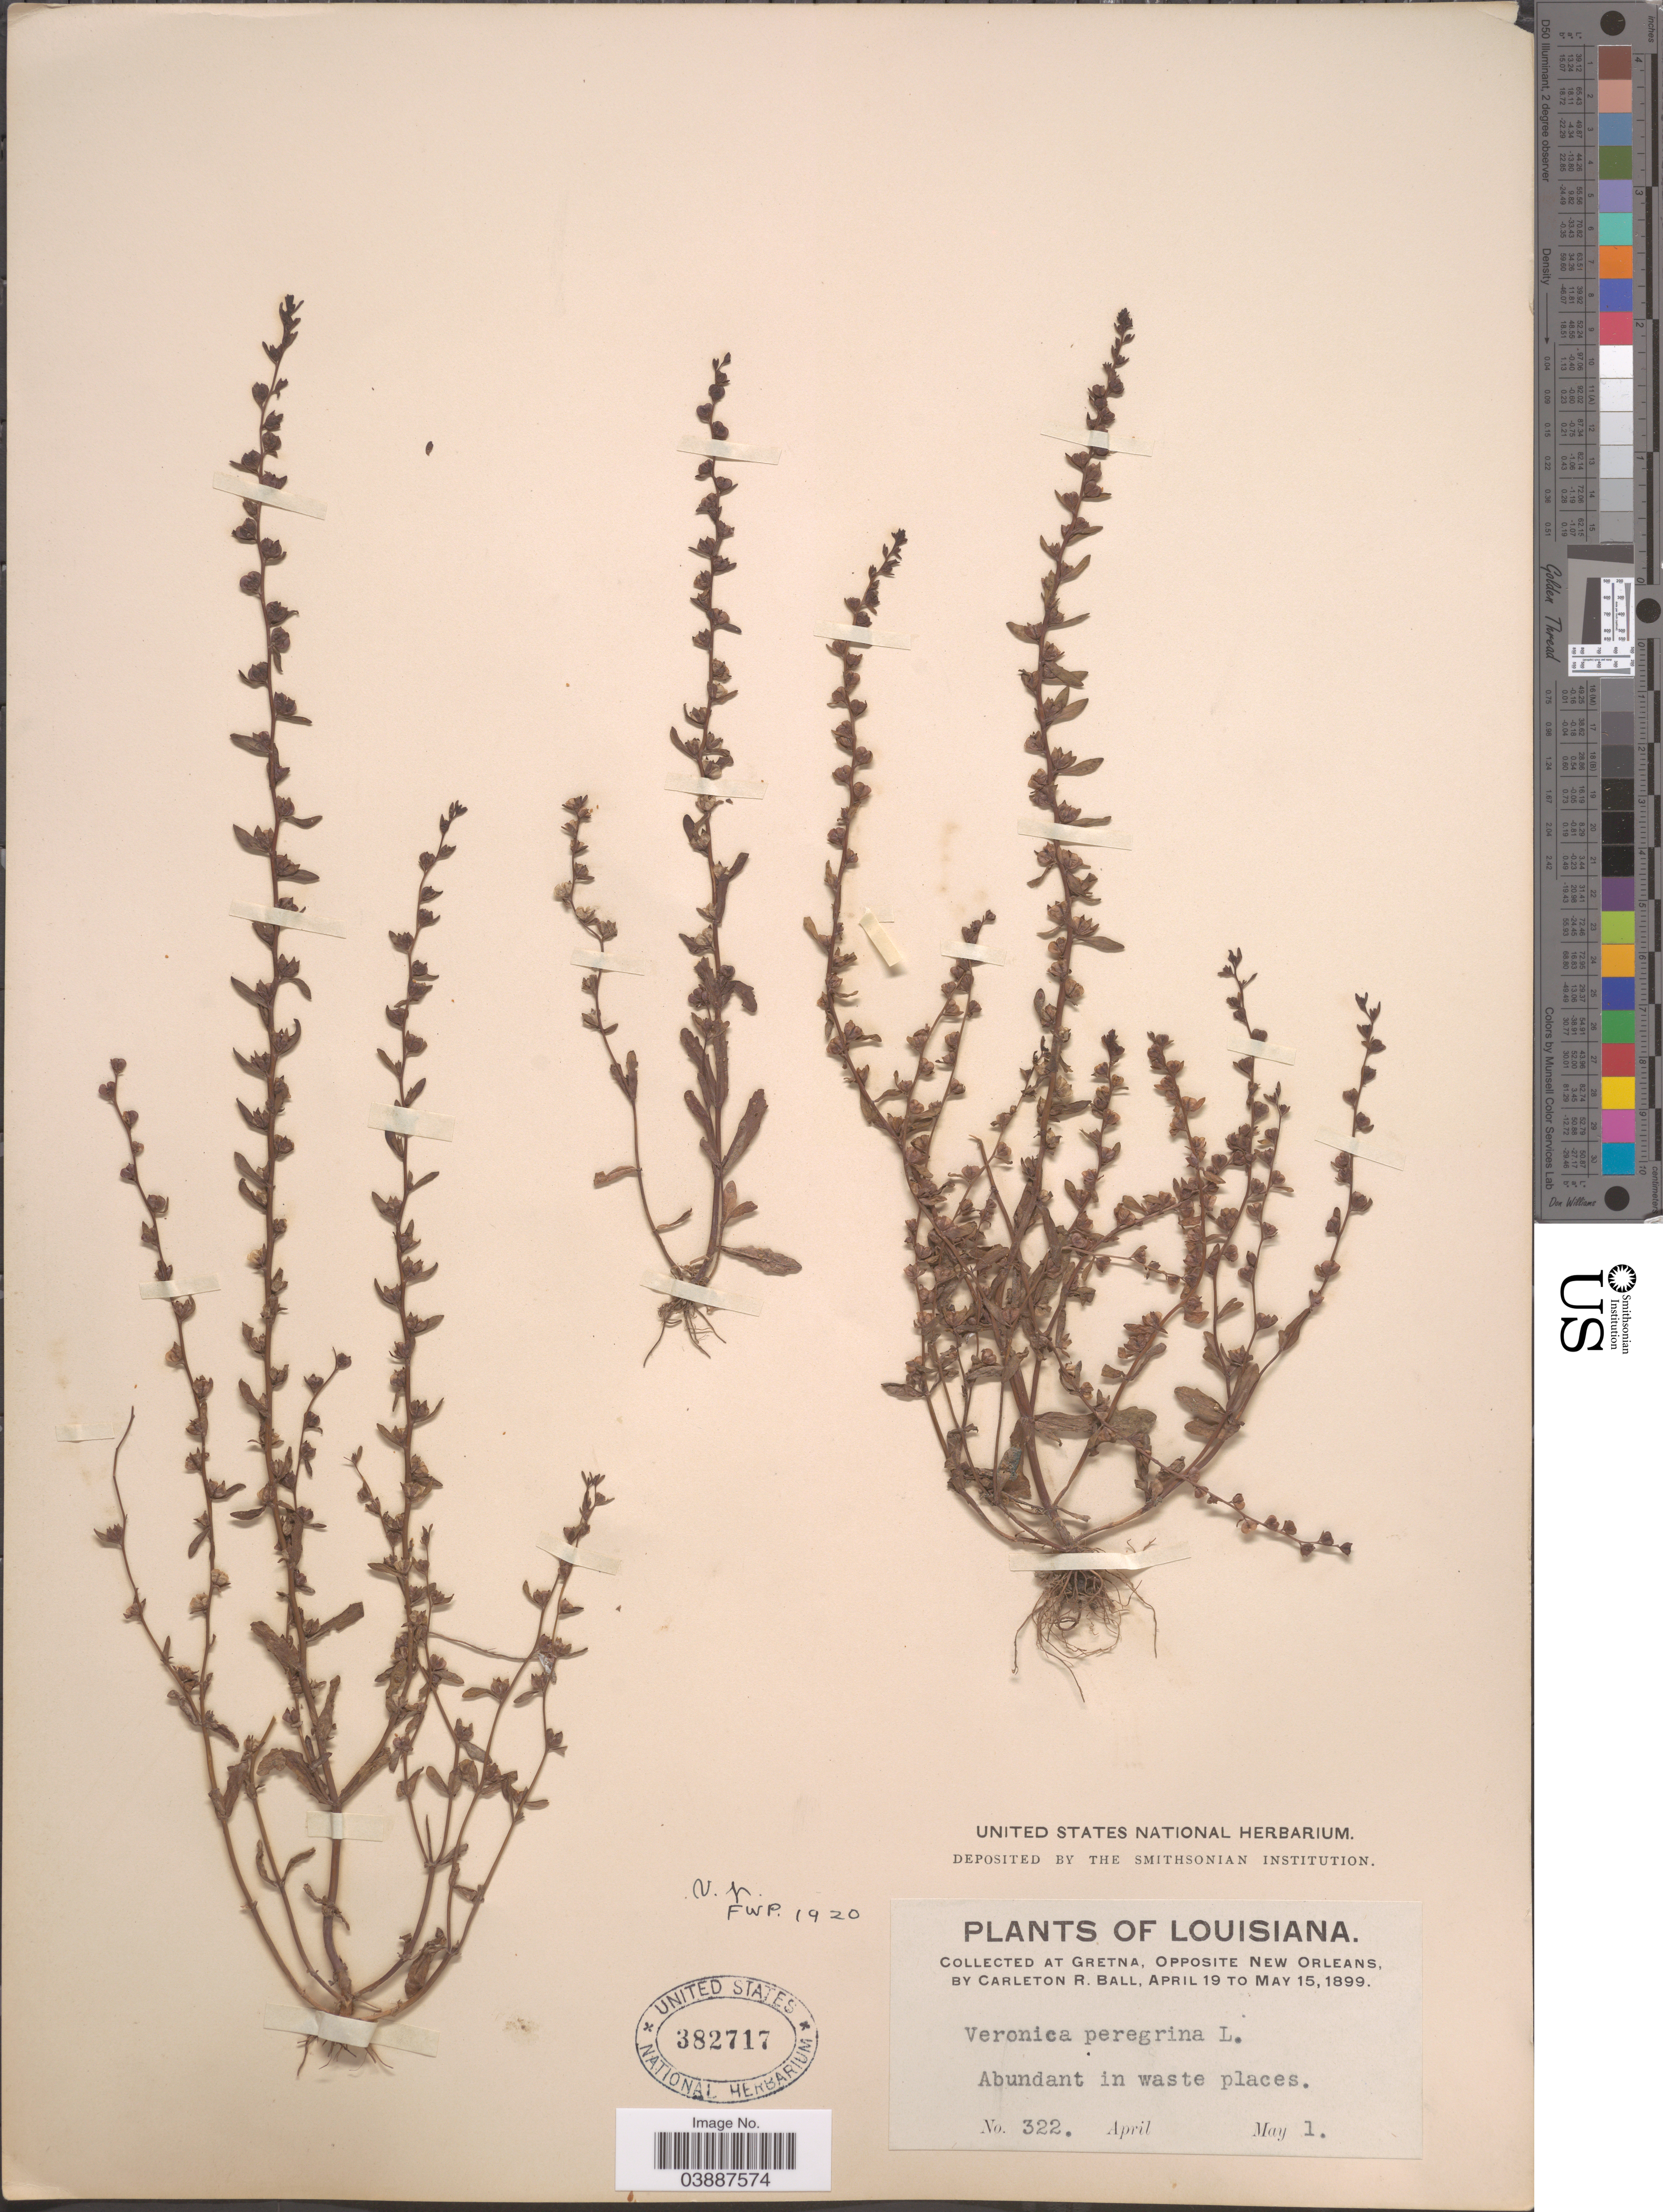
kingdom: Plantae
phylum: Tracheophyta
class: Magnoliopsida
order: Lamiales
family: Plantaginaceae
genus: Veronica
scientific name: Veronica peregrina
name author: L.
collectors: C. R. Ball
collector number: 322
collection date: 1899-05-01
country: United States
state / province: Louisiana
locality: At Gretna, opposite New Orleans.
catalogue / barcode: US 382717